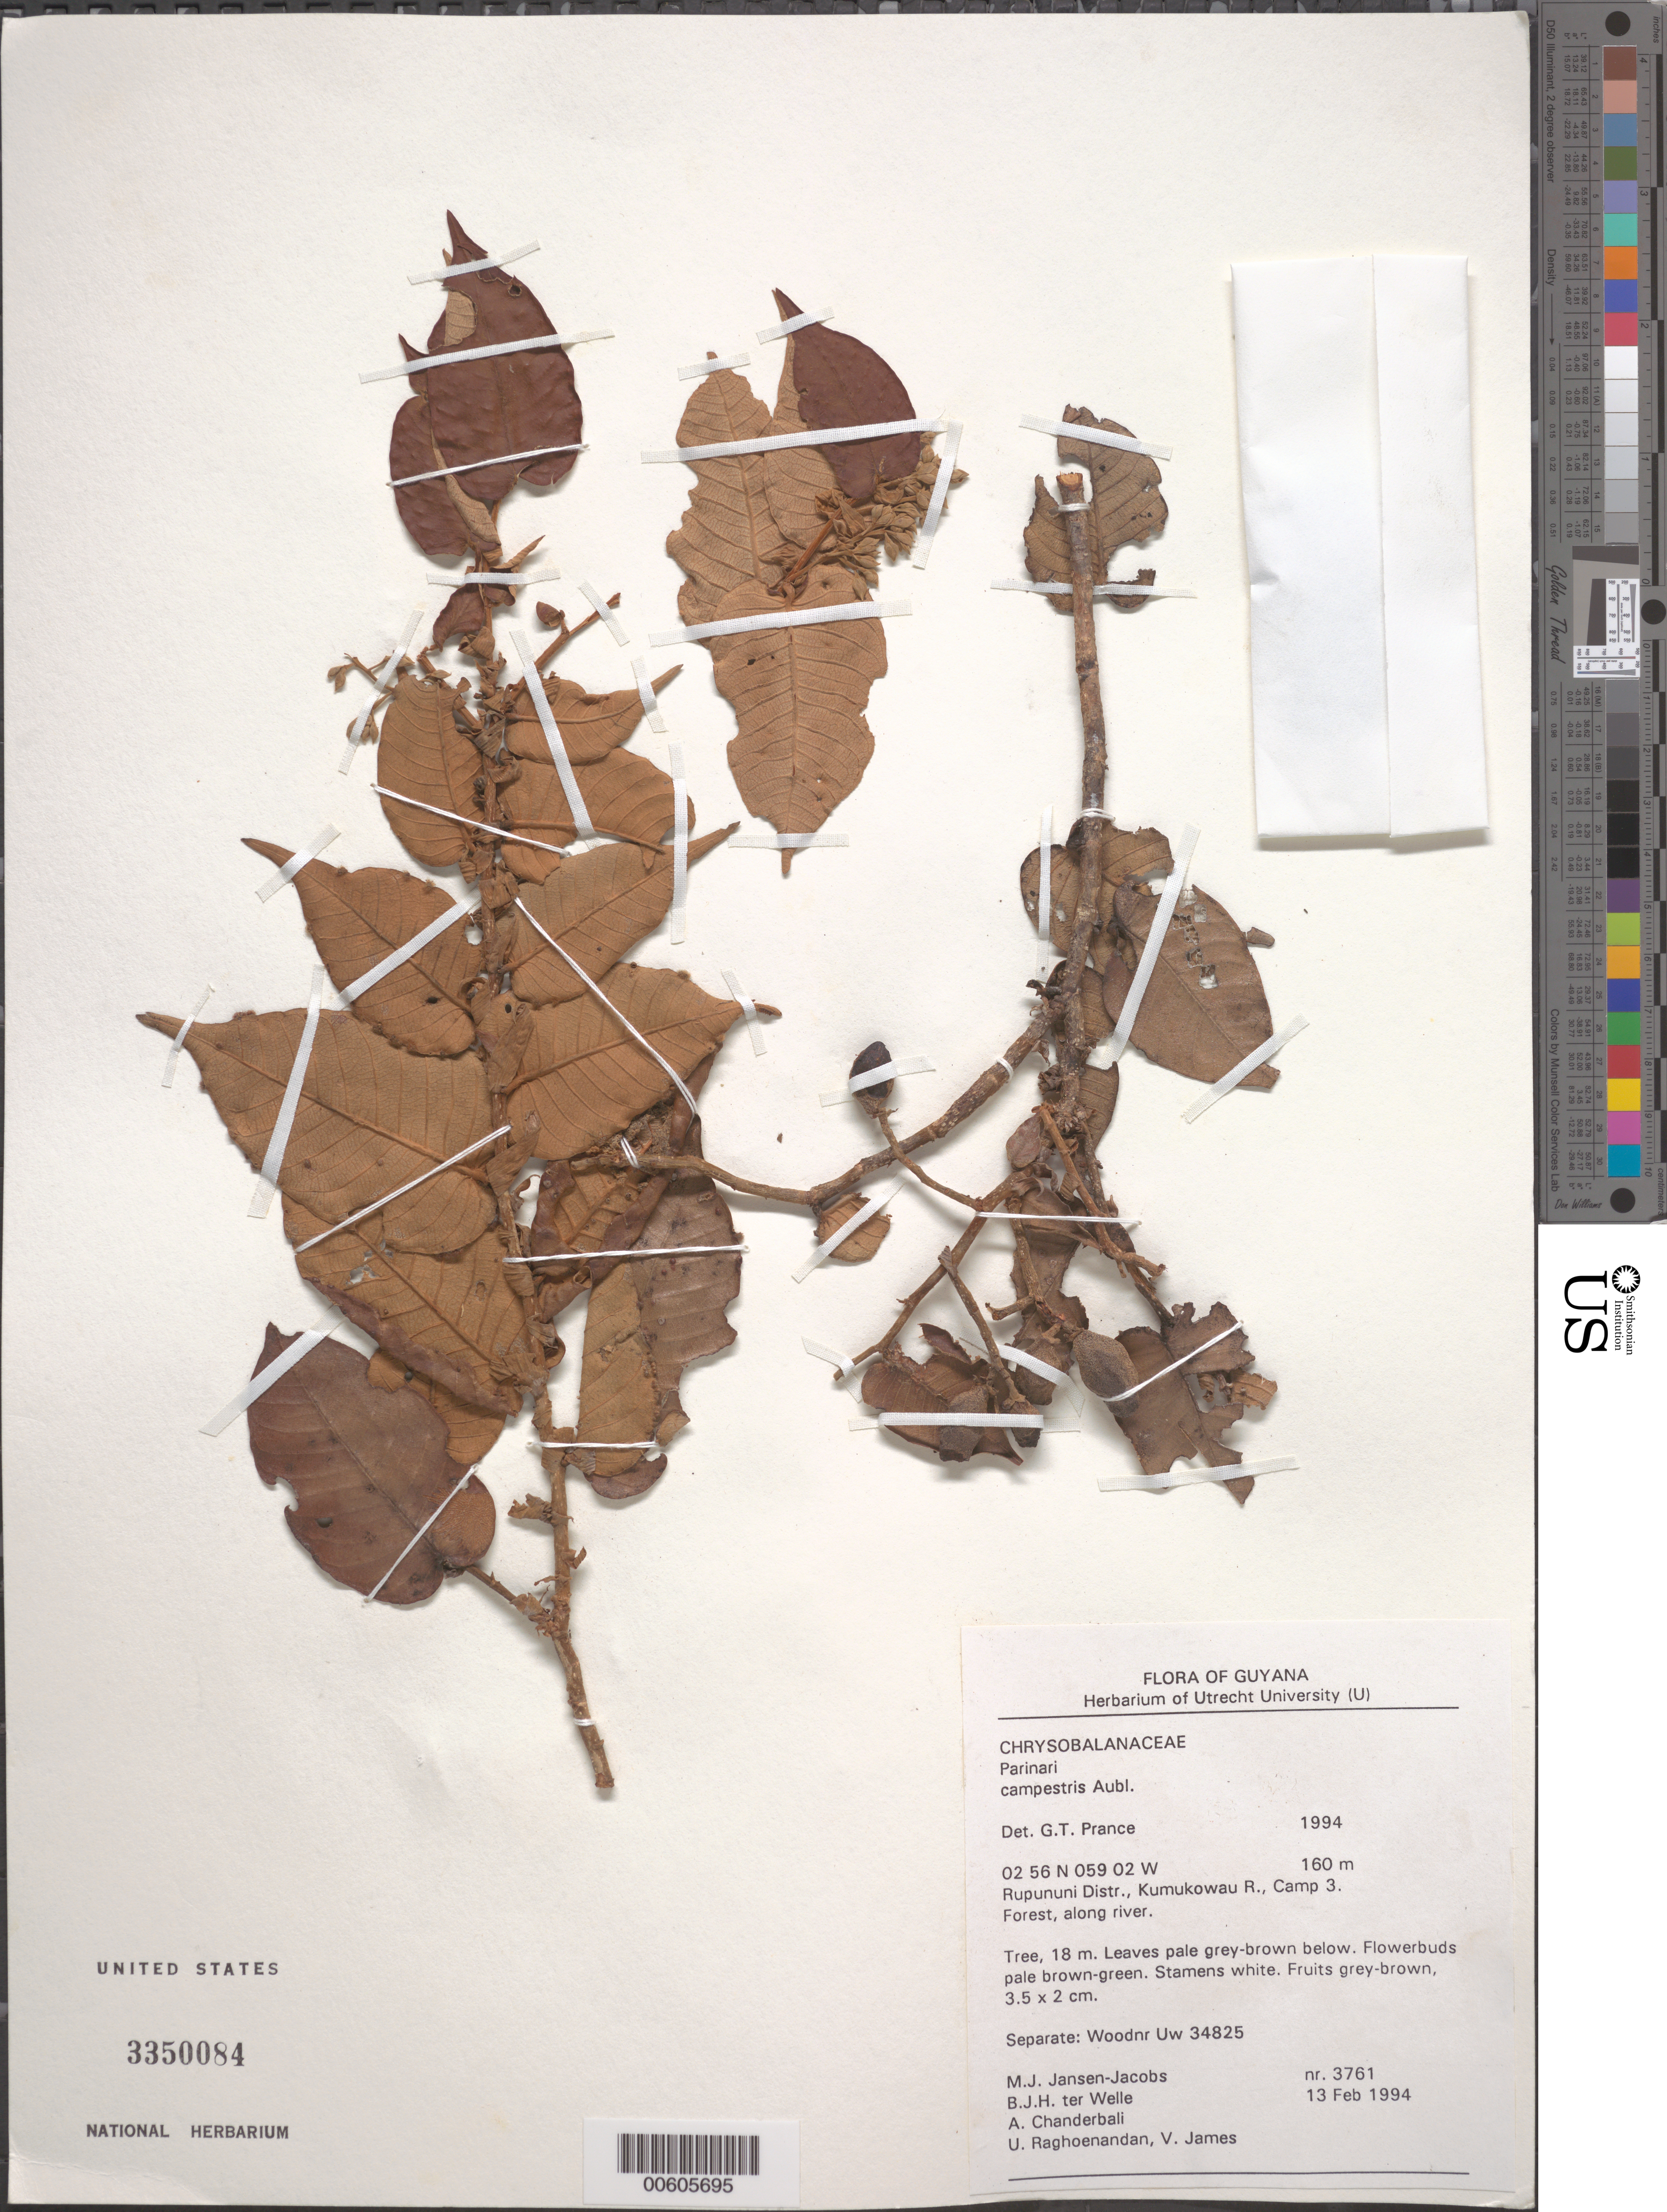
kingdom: Plantae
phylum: Tracheophyta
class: Magnoliopsida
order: Malpighiales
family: Chrysobalanaceae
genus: Parinari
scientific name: Parinari campestris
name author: Aubl.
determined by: Prance, G. T.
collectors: M. J. Jansen-Jacobs, B. Welle, A. S. Chanderbali, U. Raghoenandan & V. James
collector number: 3761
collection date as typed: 13-Feb-94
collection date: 1994-02-13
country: Guyana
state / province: U. Takutu-U. Essequibo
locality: Kumukowau R., Camp 3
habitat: Forest, along river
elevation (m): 160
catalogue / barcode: US 3350084